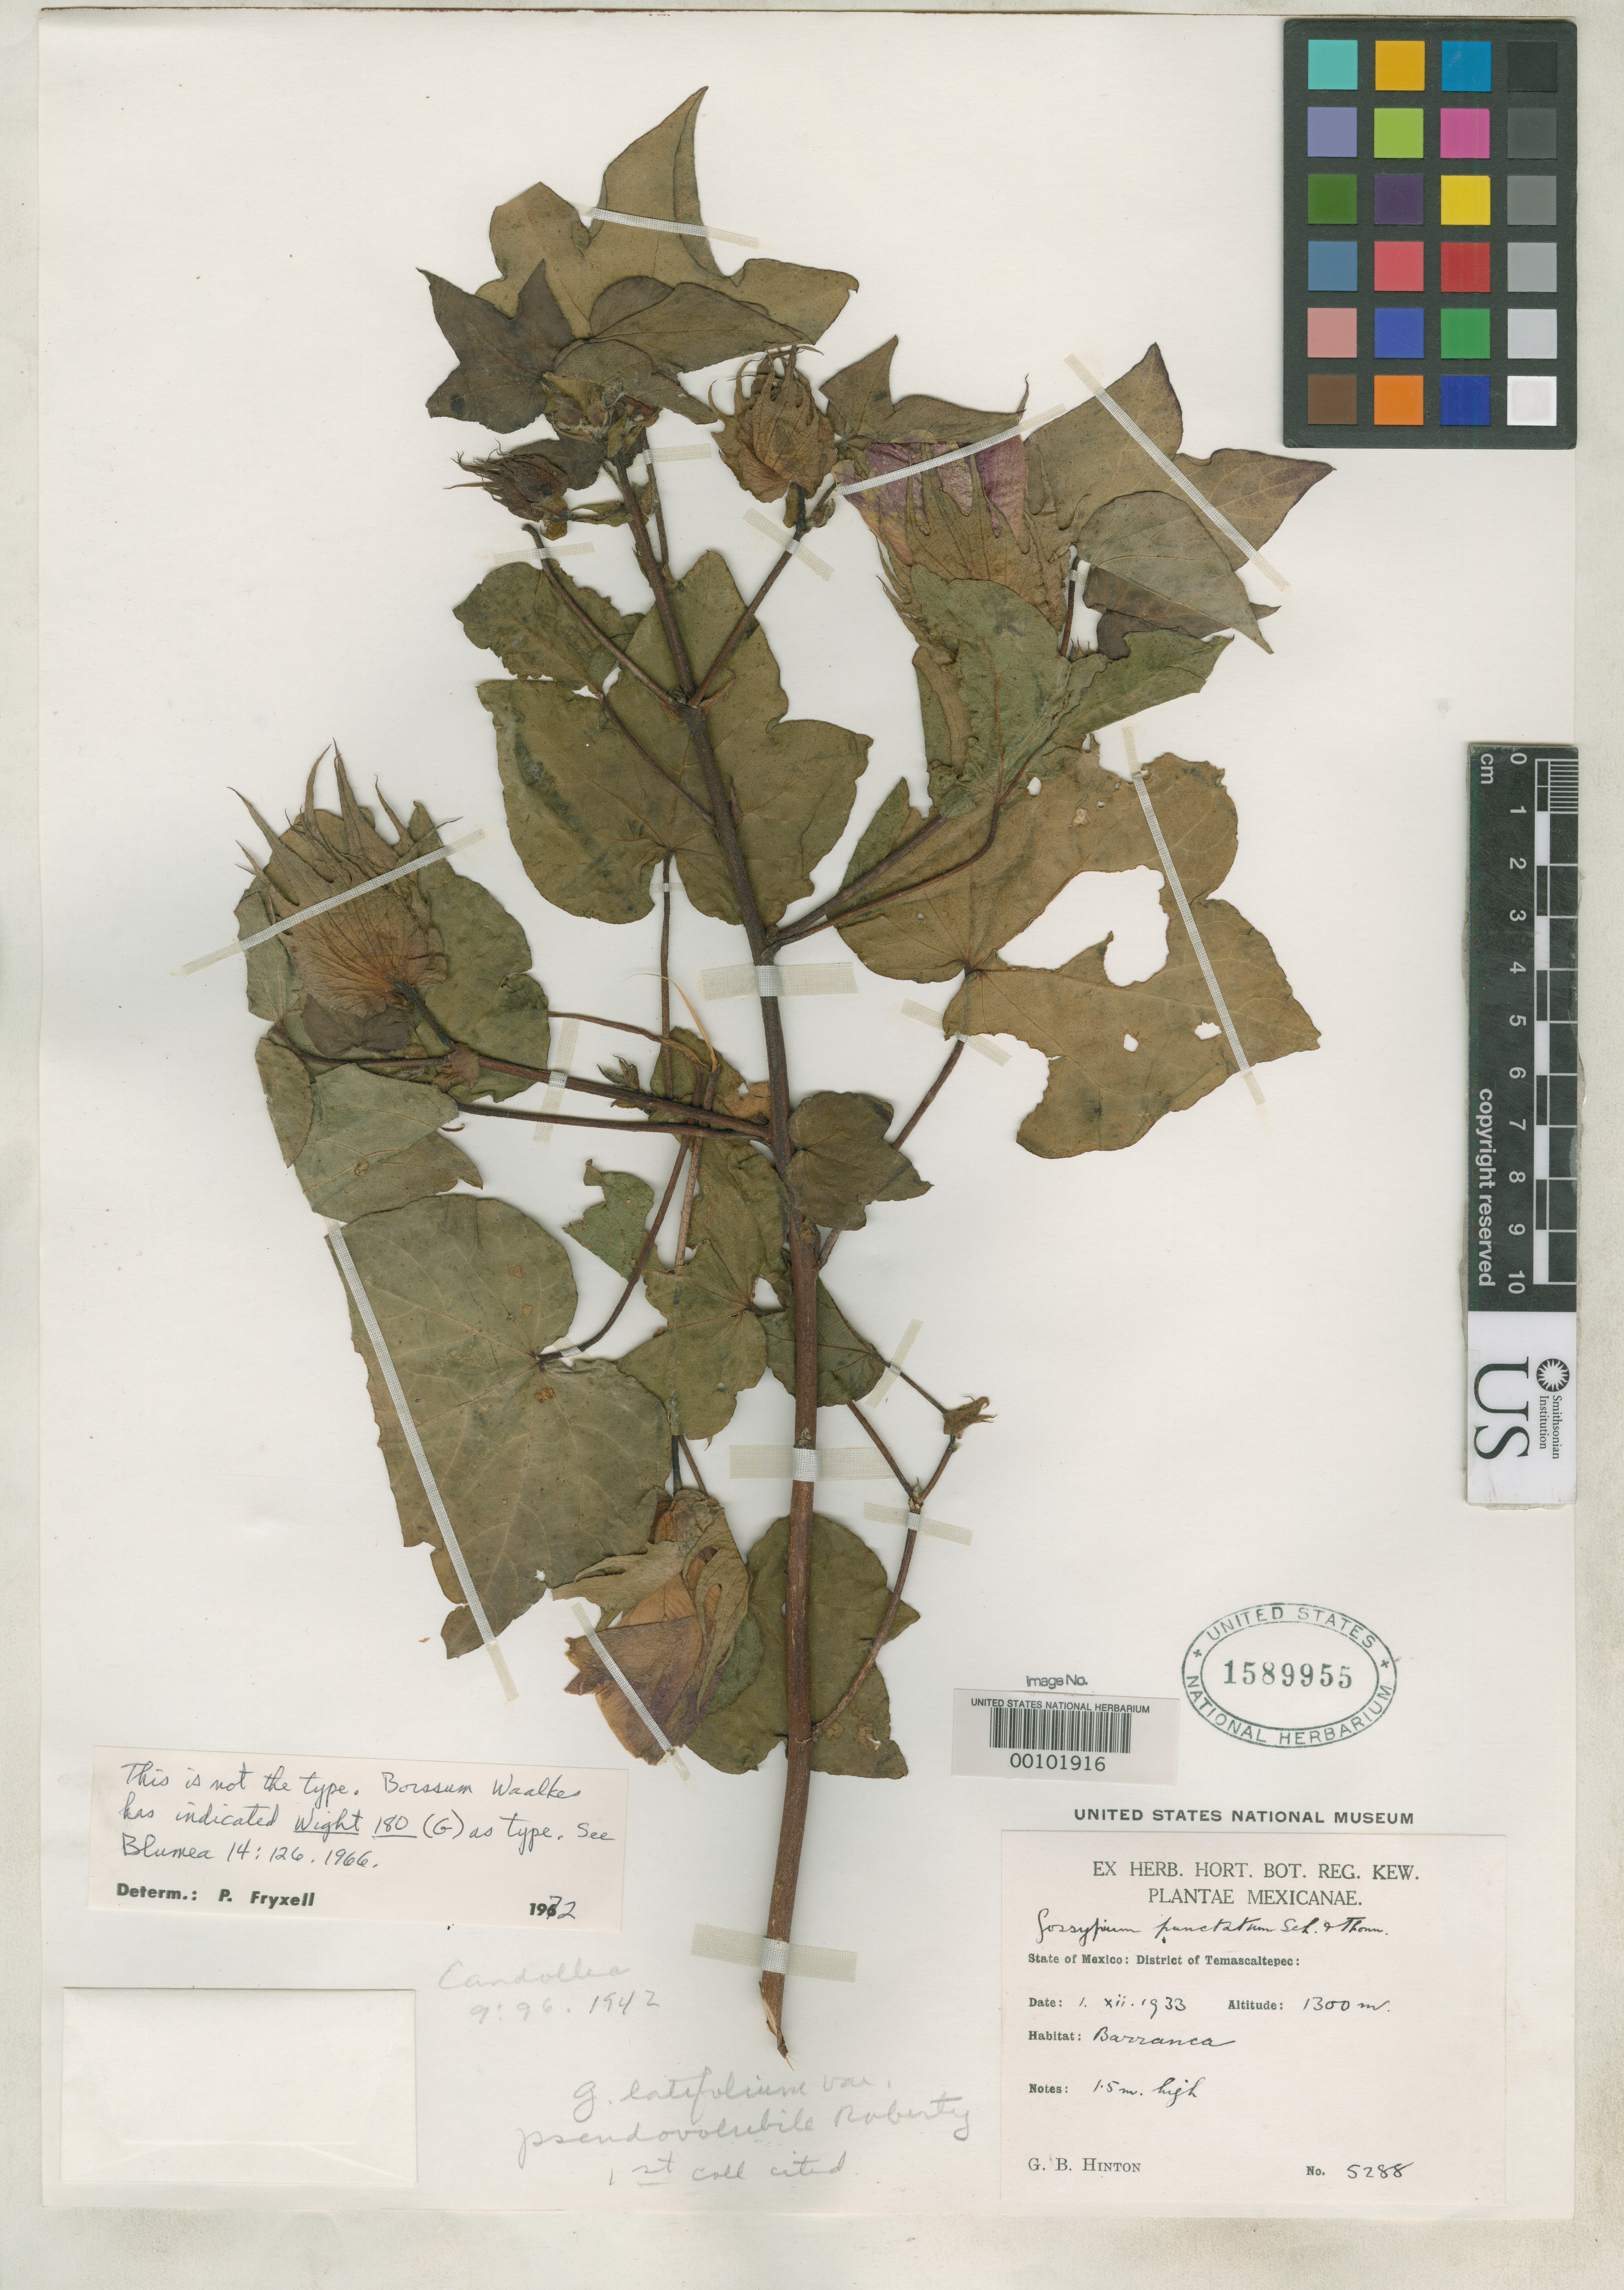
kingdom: Plantae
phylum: Tracheophyta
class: Magnoliopsida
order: Malvales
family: Malvaceae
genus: Gossypium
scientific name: Gossypium latifolium var. pseudovolubile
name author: Roberty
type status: Isosyntype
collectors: G. B. Hinton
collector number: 5288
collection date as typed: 01 Dec 1933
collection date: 1933-12-01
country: Mexico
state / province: México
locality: Temascaltepec, Barranca.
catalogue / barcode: US 1589955